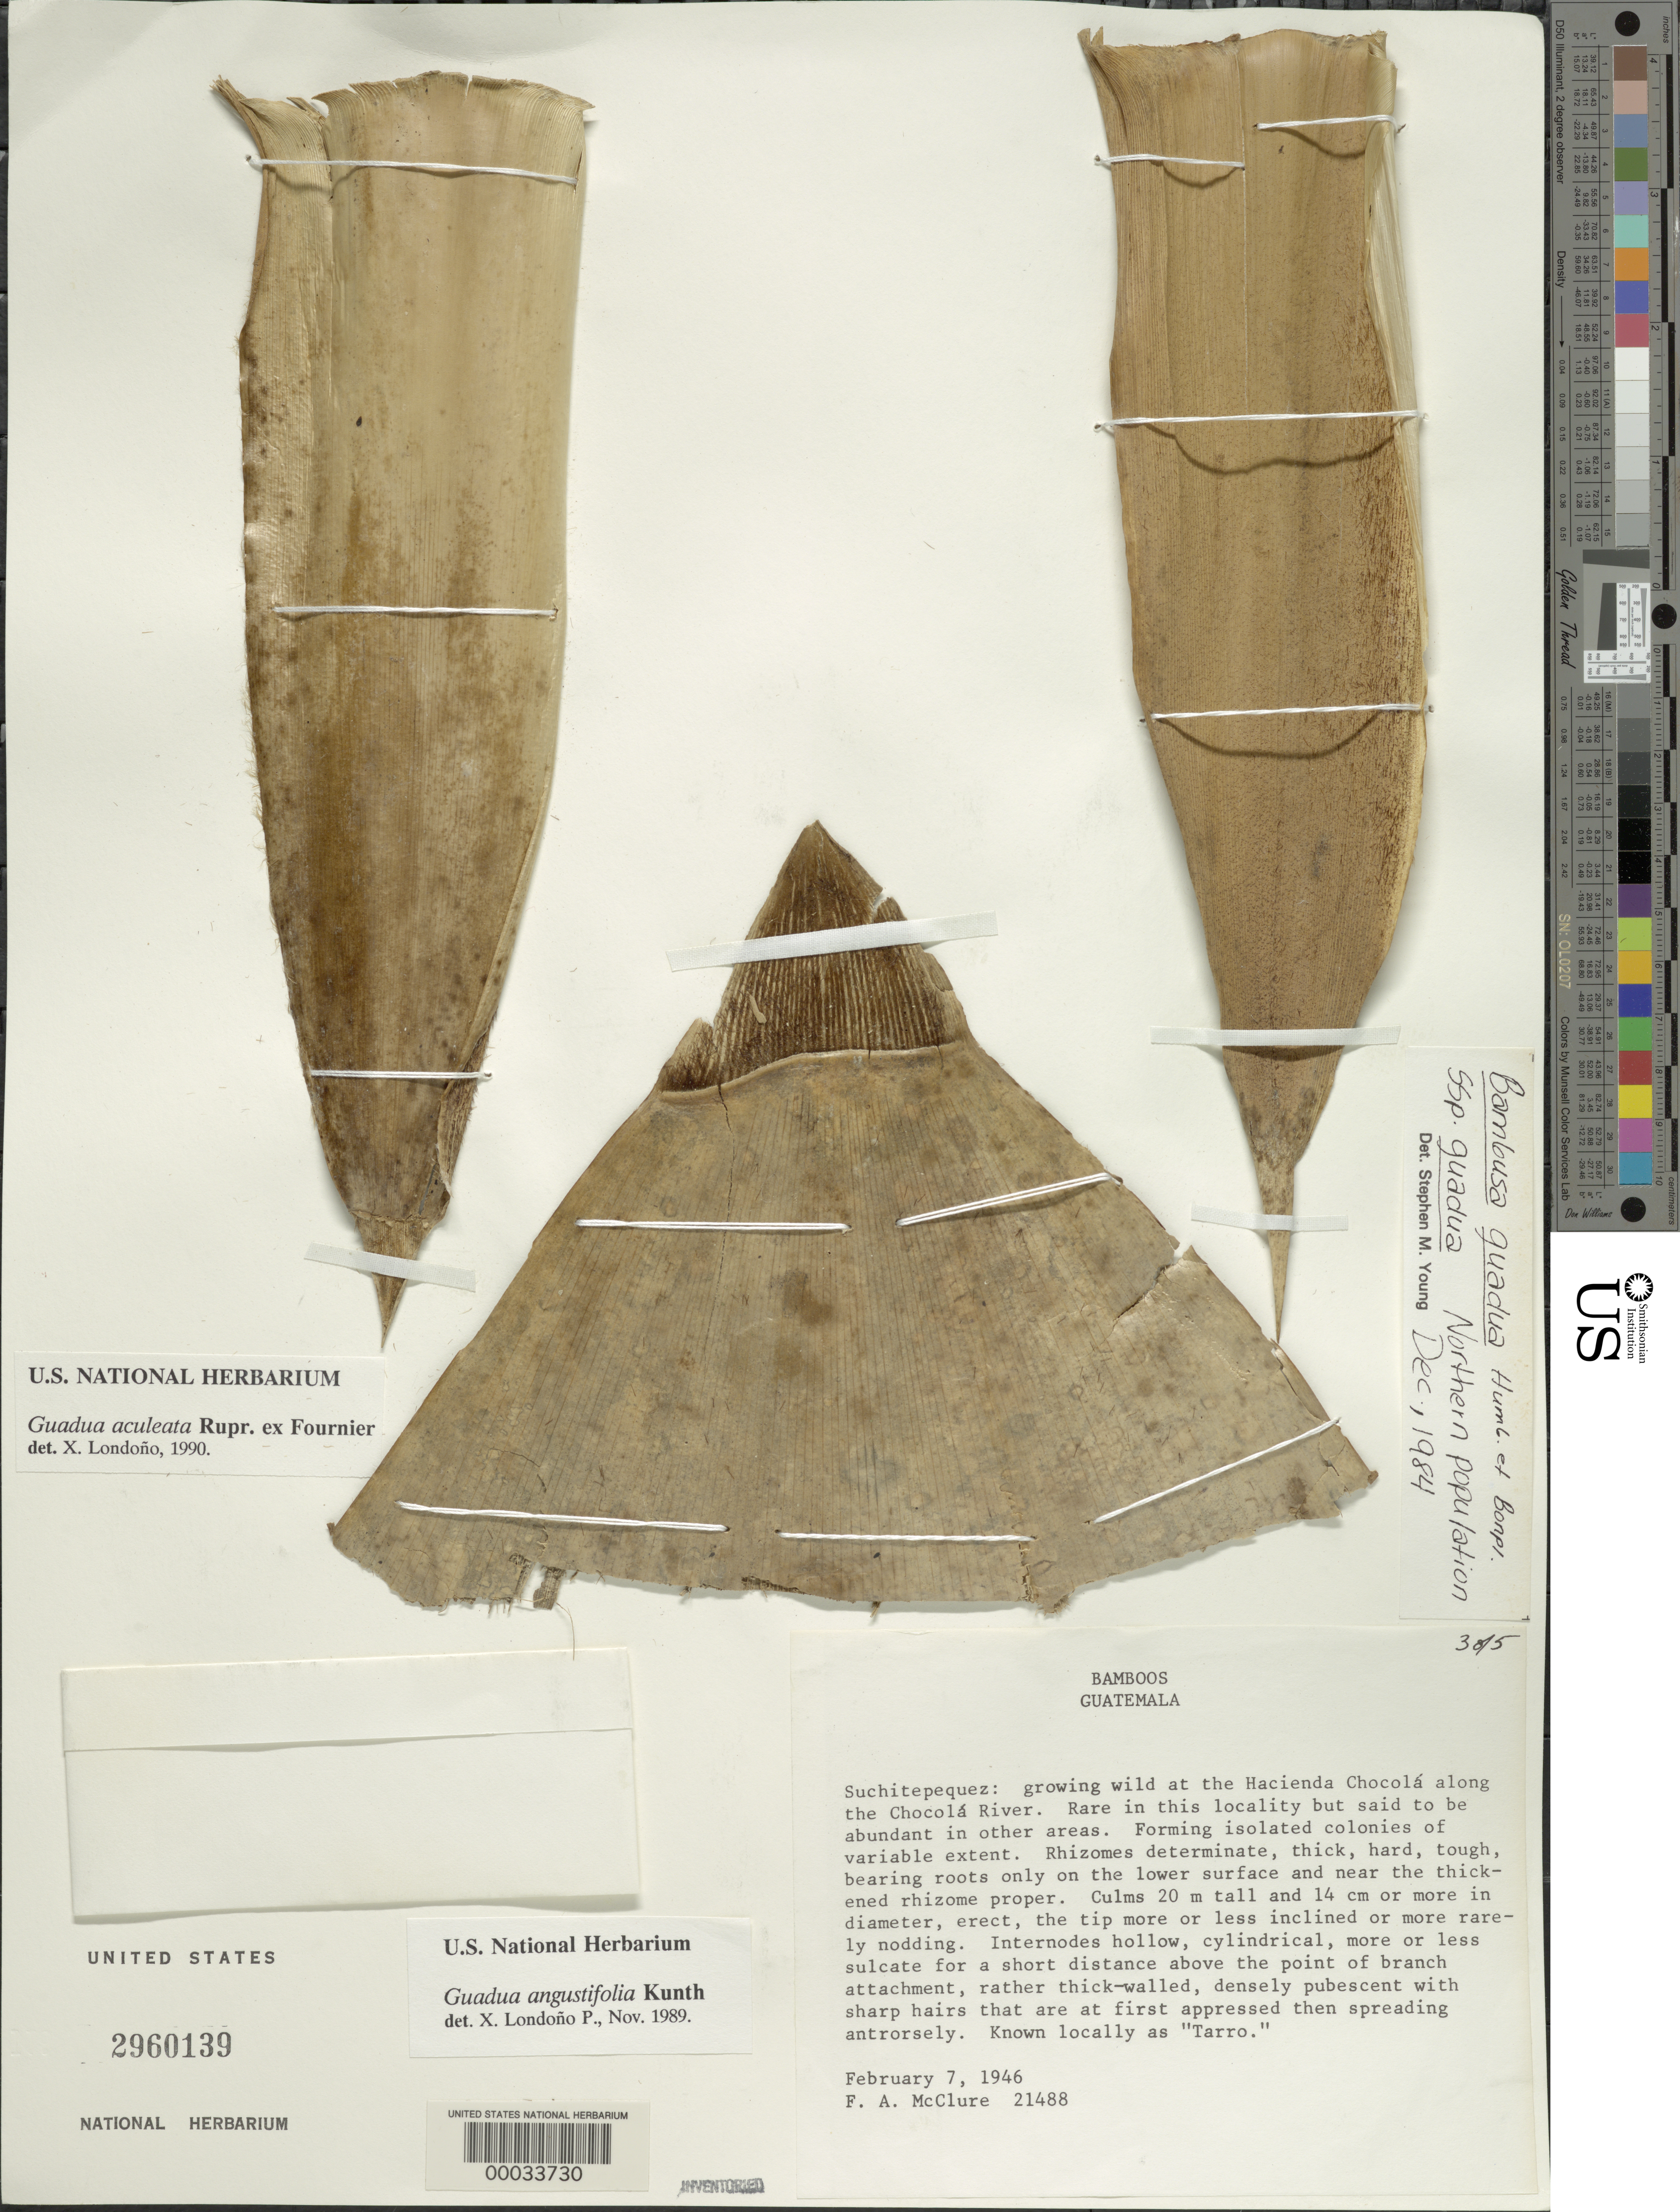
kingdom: Plantae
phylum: Tracheophyta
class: Liliopsida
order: Poales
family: Poaceae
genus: Guadua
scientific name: Guadua aculeata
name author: Rupr. ex E. Fourn.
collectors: F. A. McClure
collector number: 21488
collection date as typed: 07 Feb 1946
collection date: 1946-02-07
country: Guatemala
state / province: Suchitepéquez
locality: Hacienda Chocola along the Chocola River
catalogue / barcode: US 2960139